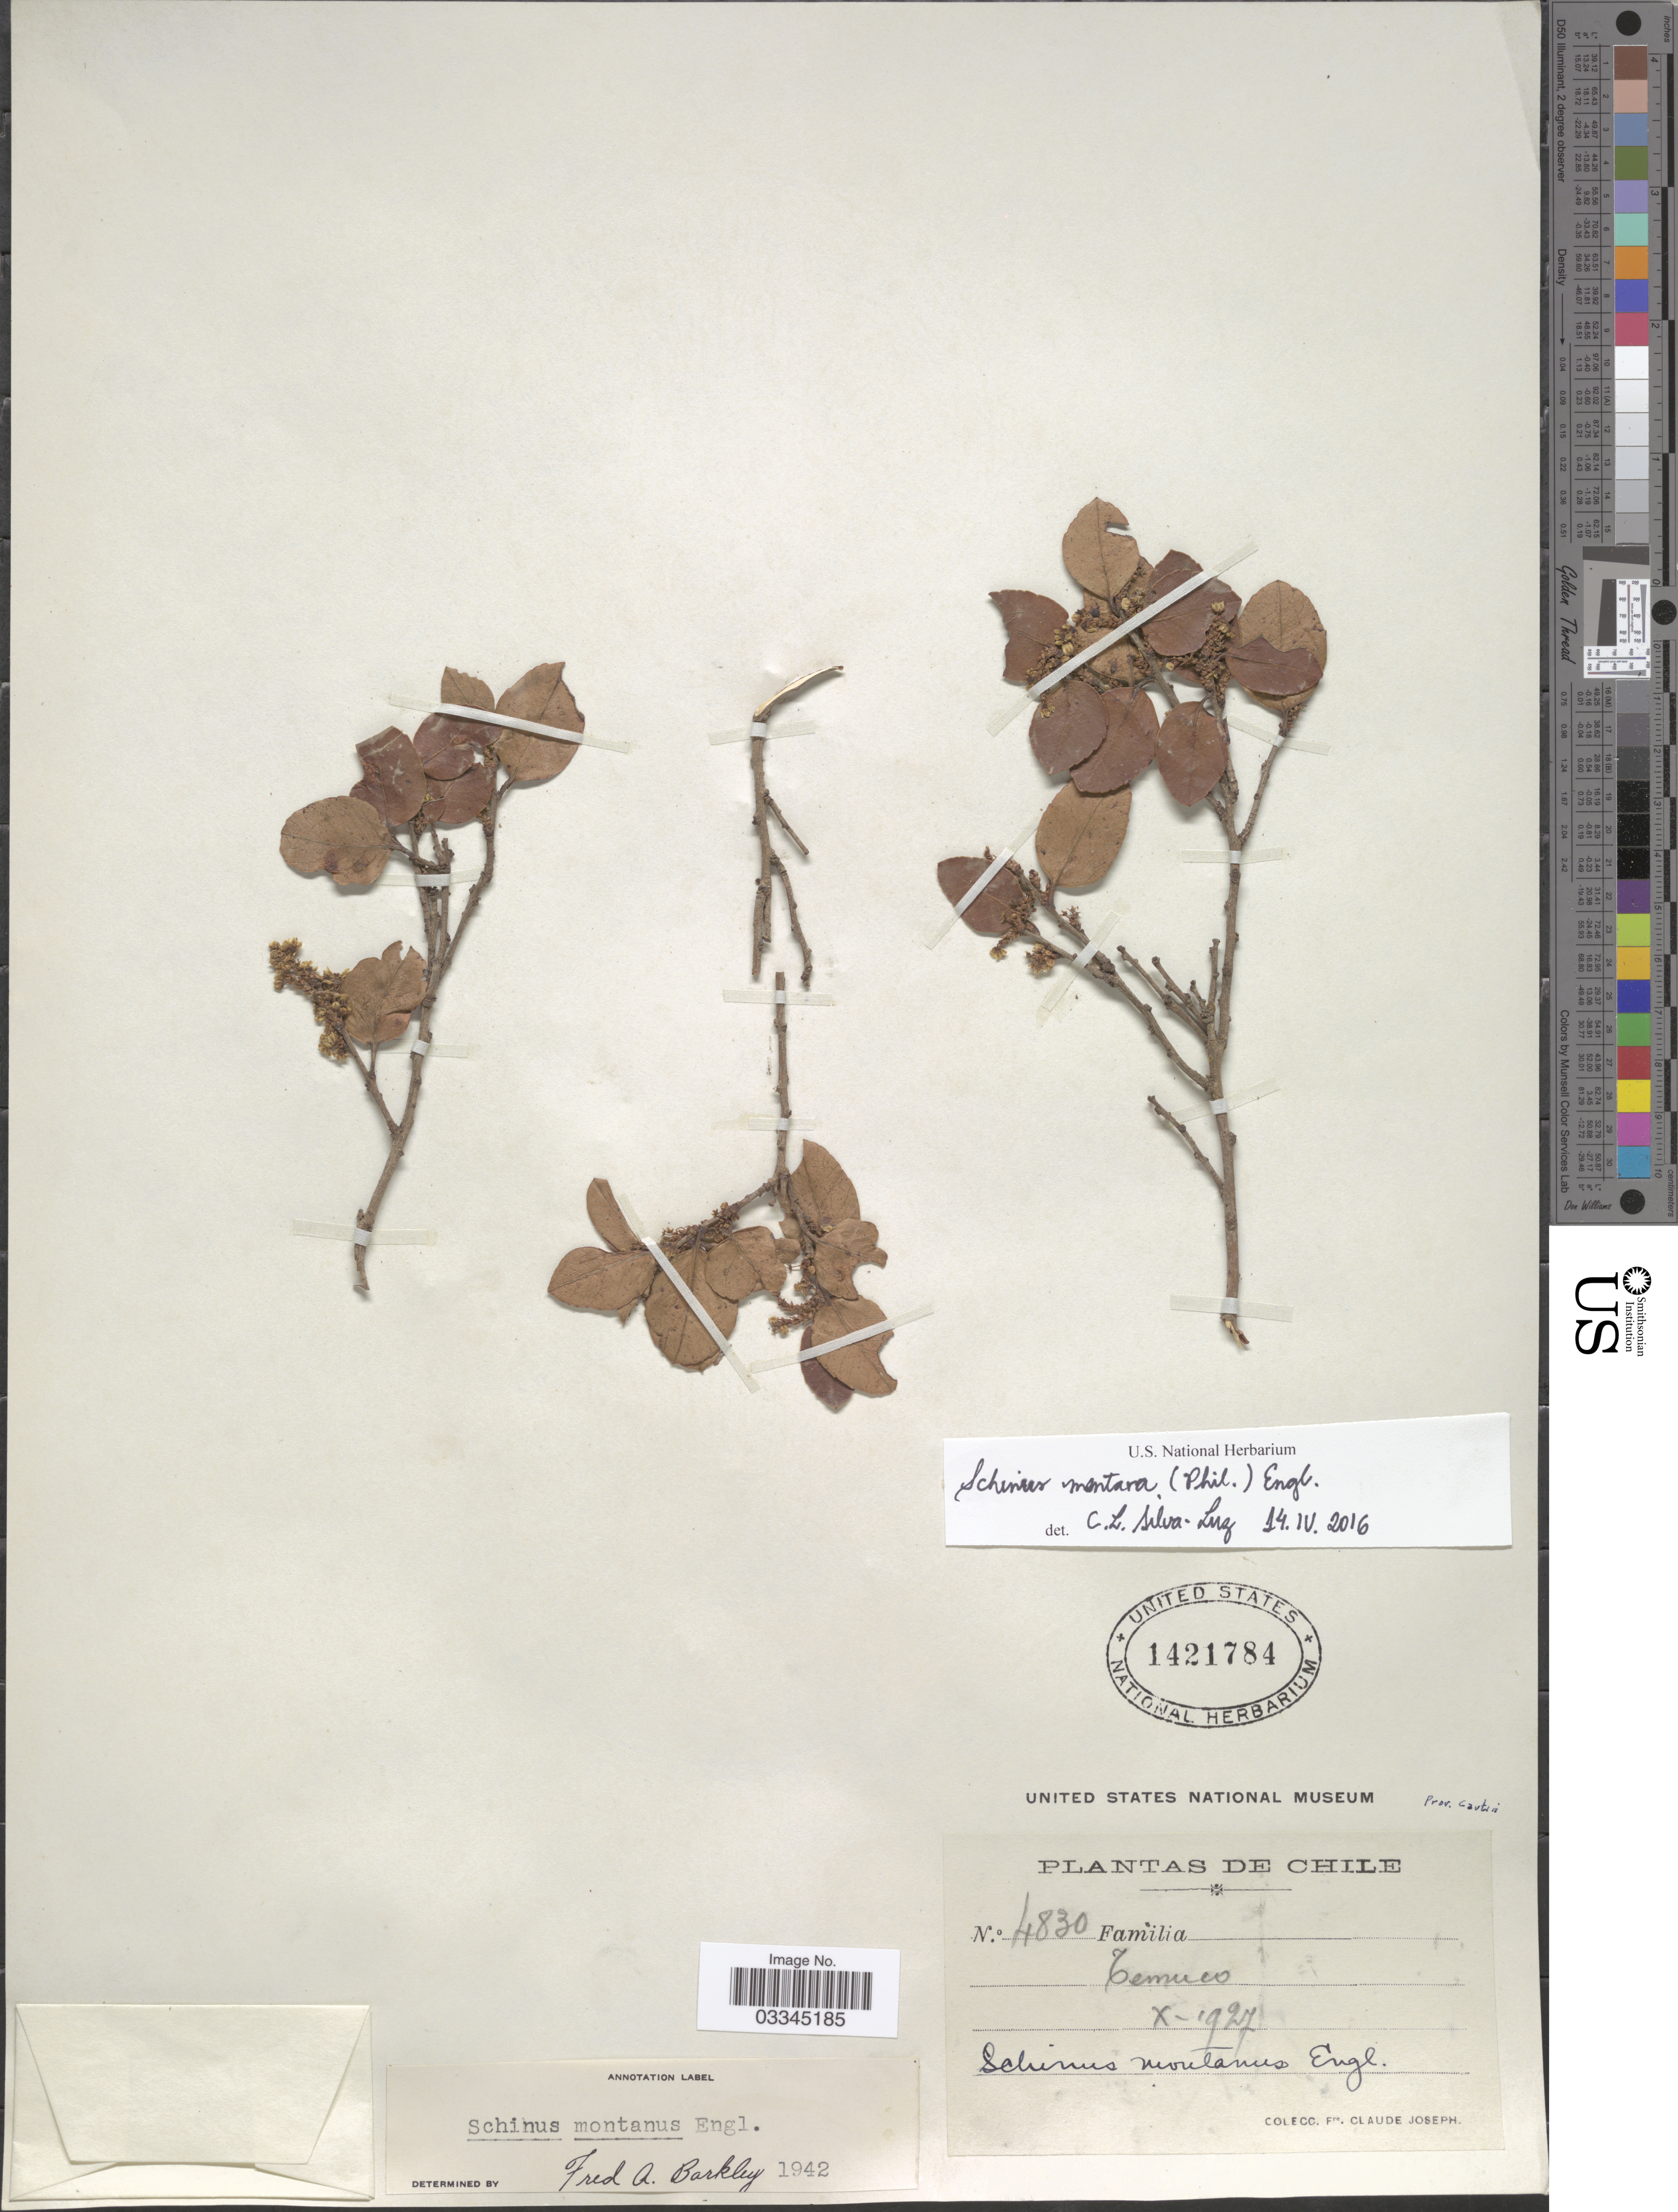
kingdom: Plantae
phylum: Tracheophyta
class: Magnoliopsida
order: Sapindales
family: Anacardiaceae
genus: Schinus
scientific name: Schinus montana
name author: Engl.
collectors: Bro. Claude-Joseph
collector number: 4830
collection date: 1927-10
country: Chile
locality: Temuco, Prov. Cautin.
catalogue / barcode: US 1421784